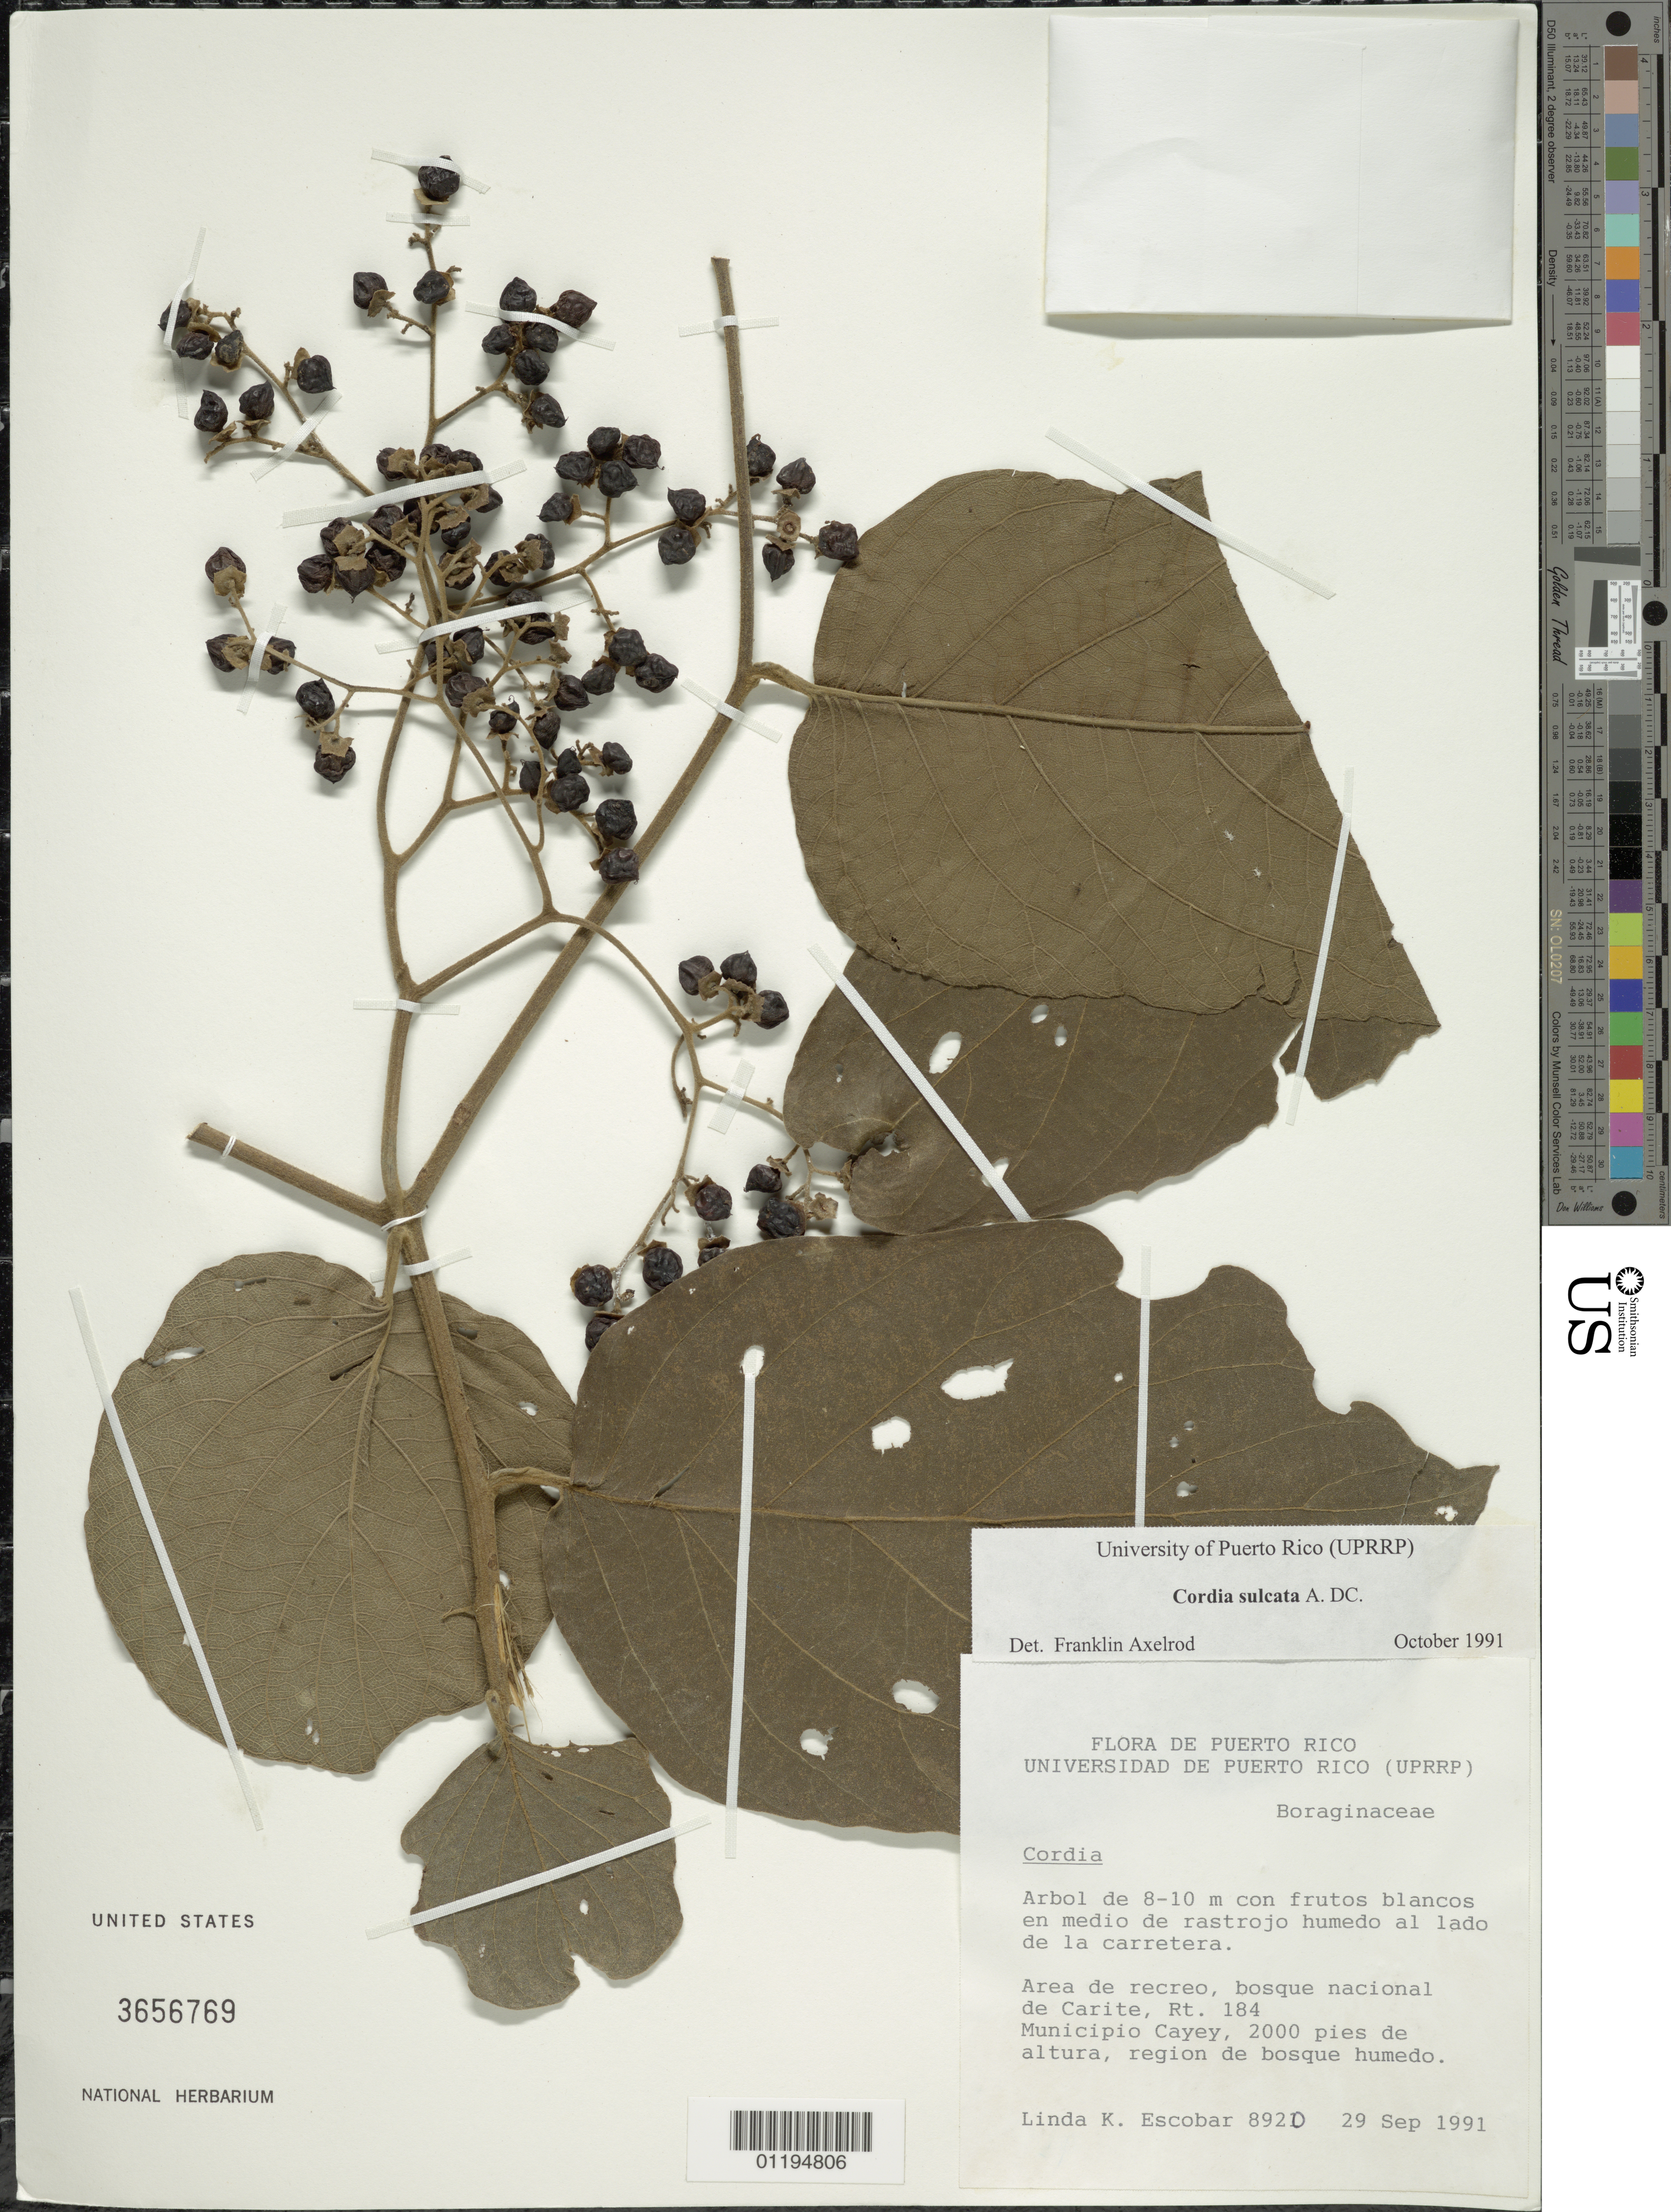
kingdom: Plantae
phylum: Tracheophyta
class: Magnoliopsida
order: Boraginales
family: Cordiaceae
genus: Cordia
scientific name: Cordia sulcata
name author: DC.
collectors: L. K. de Escobar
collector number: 892D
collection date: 1991-09-29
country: Puerto Rico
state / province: Cayey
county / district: Cayey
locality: Carite National Forest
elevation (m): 2000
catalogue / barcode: US 3656769